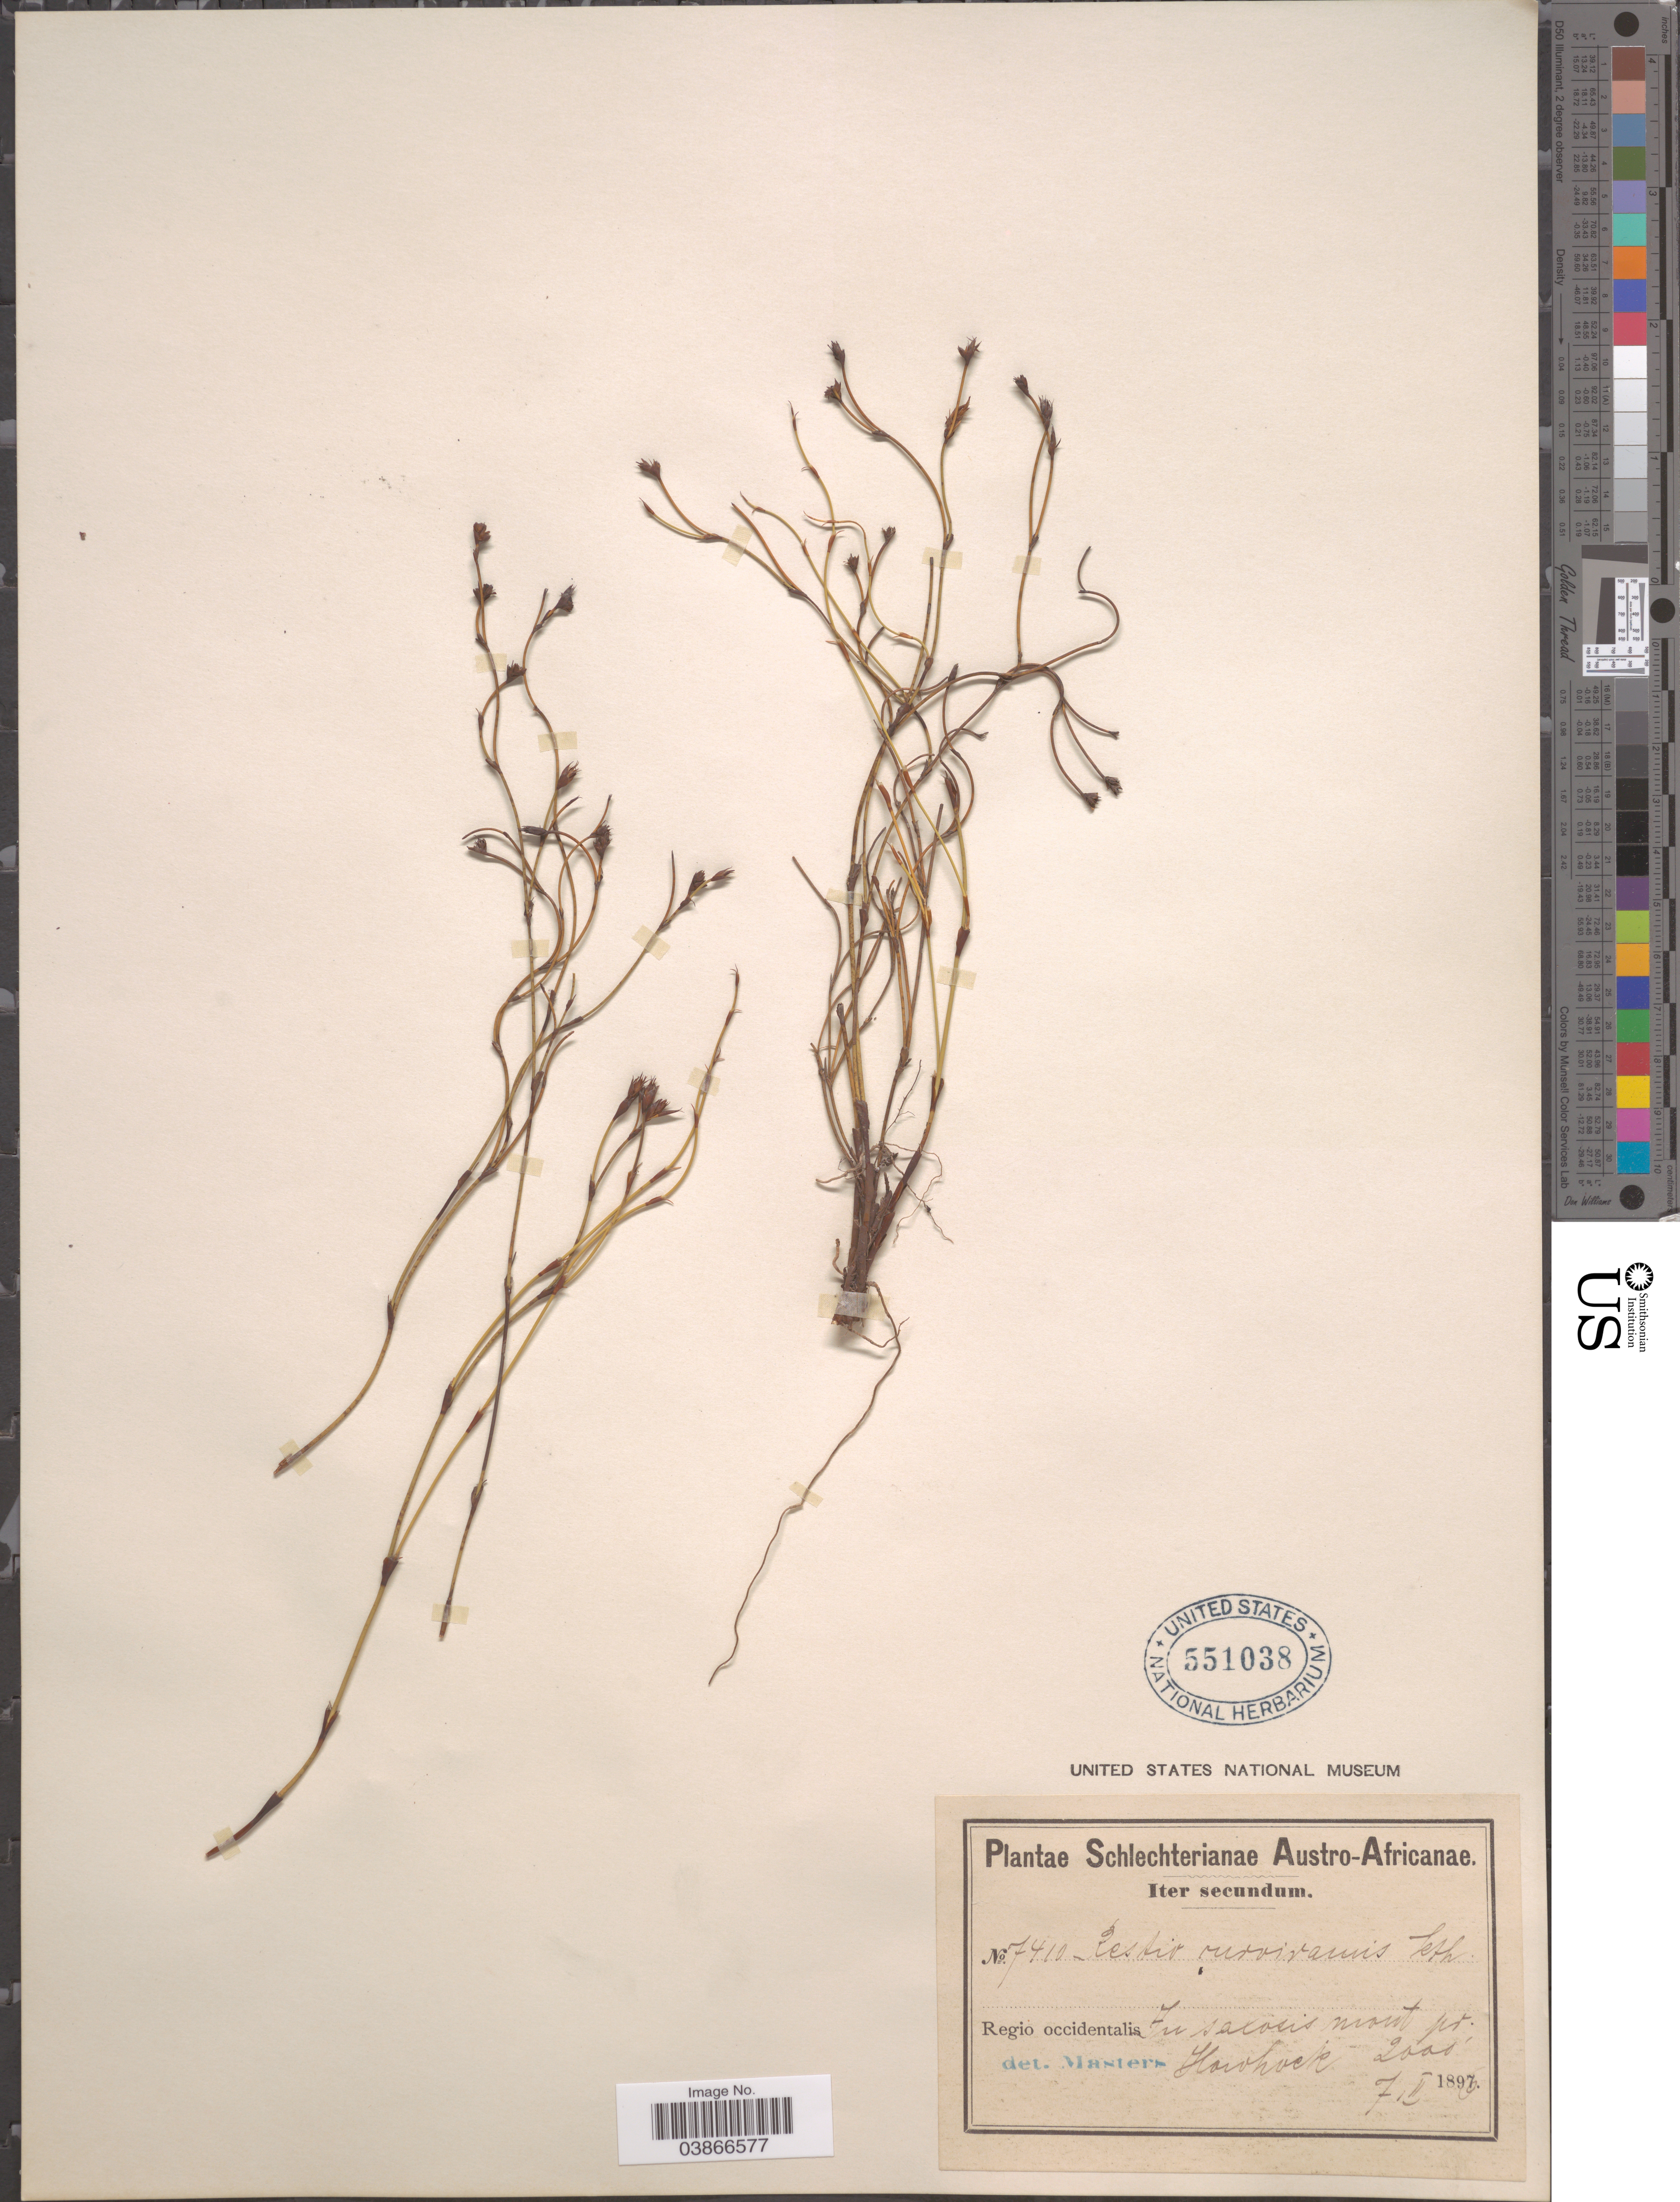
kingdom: Plantae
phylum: Tracheophyta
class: Liliopsida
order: Poales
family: Restionaceae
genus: Restio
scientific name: Restio curviramis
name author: Kunth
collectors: Schlechter, --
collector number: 7410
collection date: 1896-02-07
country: South Africa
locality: Austro-Africanae. Regio occidentalis. In saxosis mont pr. Houwhoek.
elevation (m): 610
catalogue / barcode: US 551038